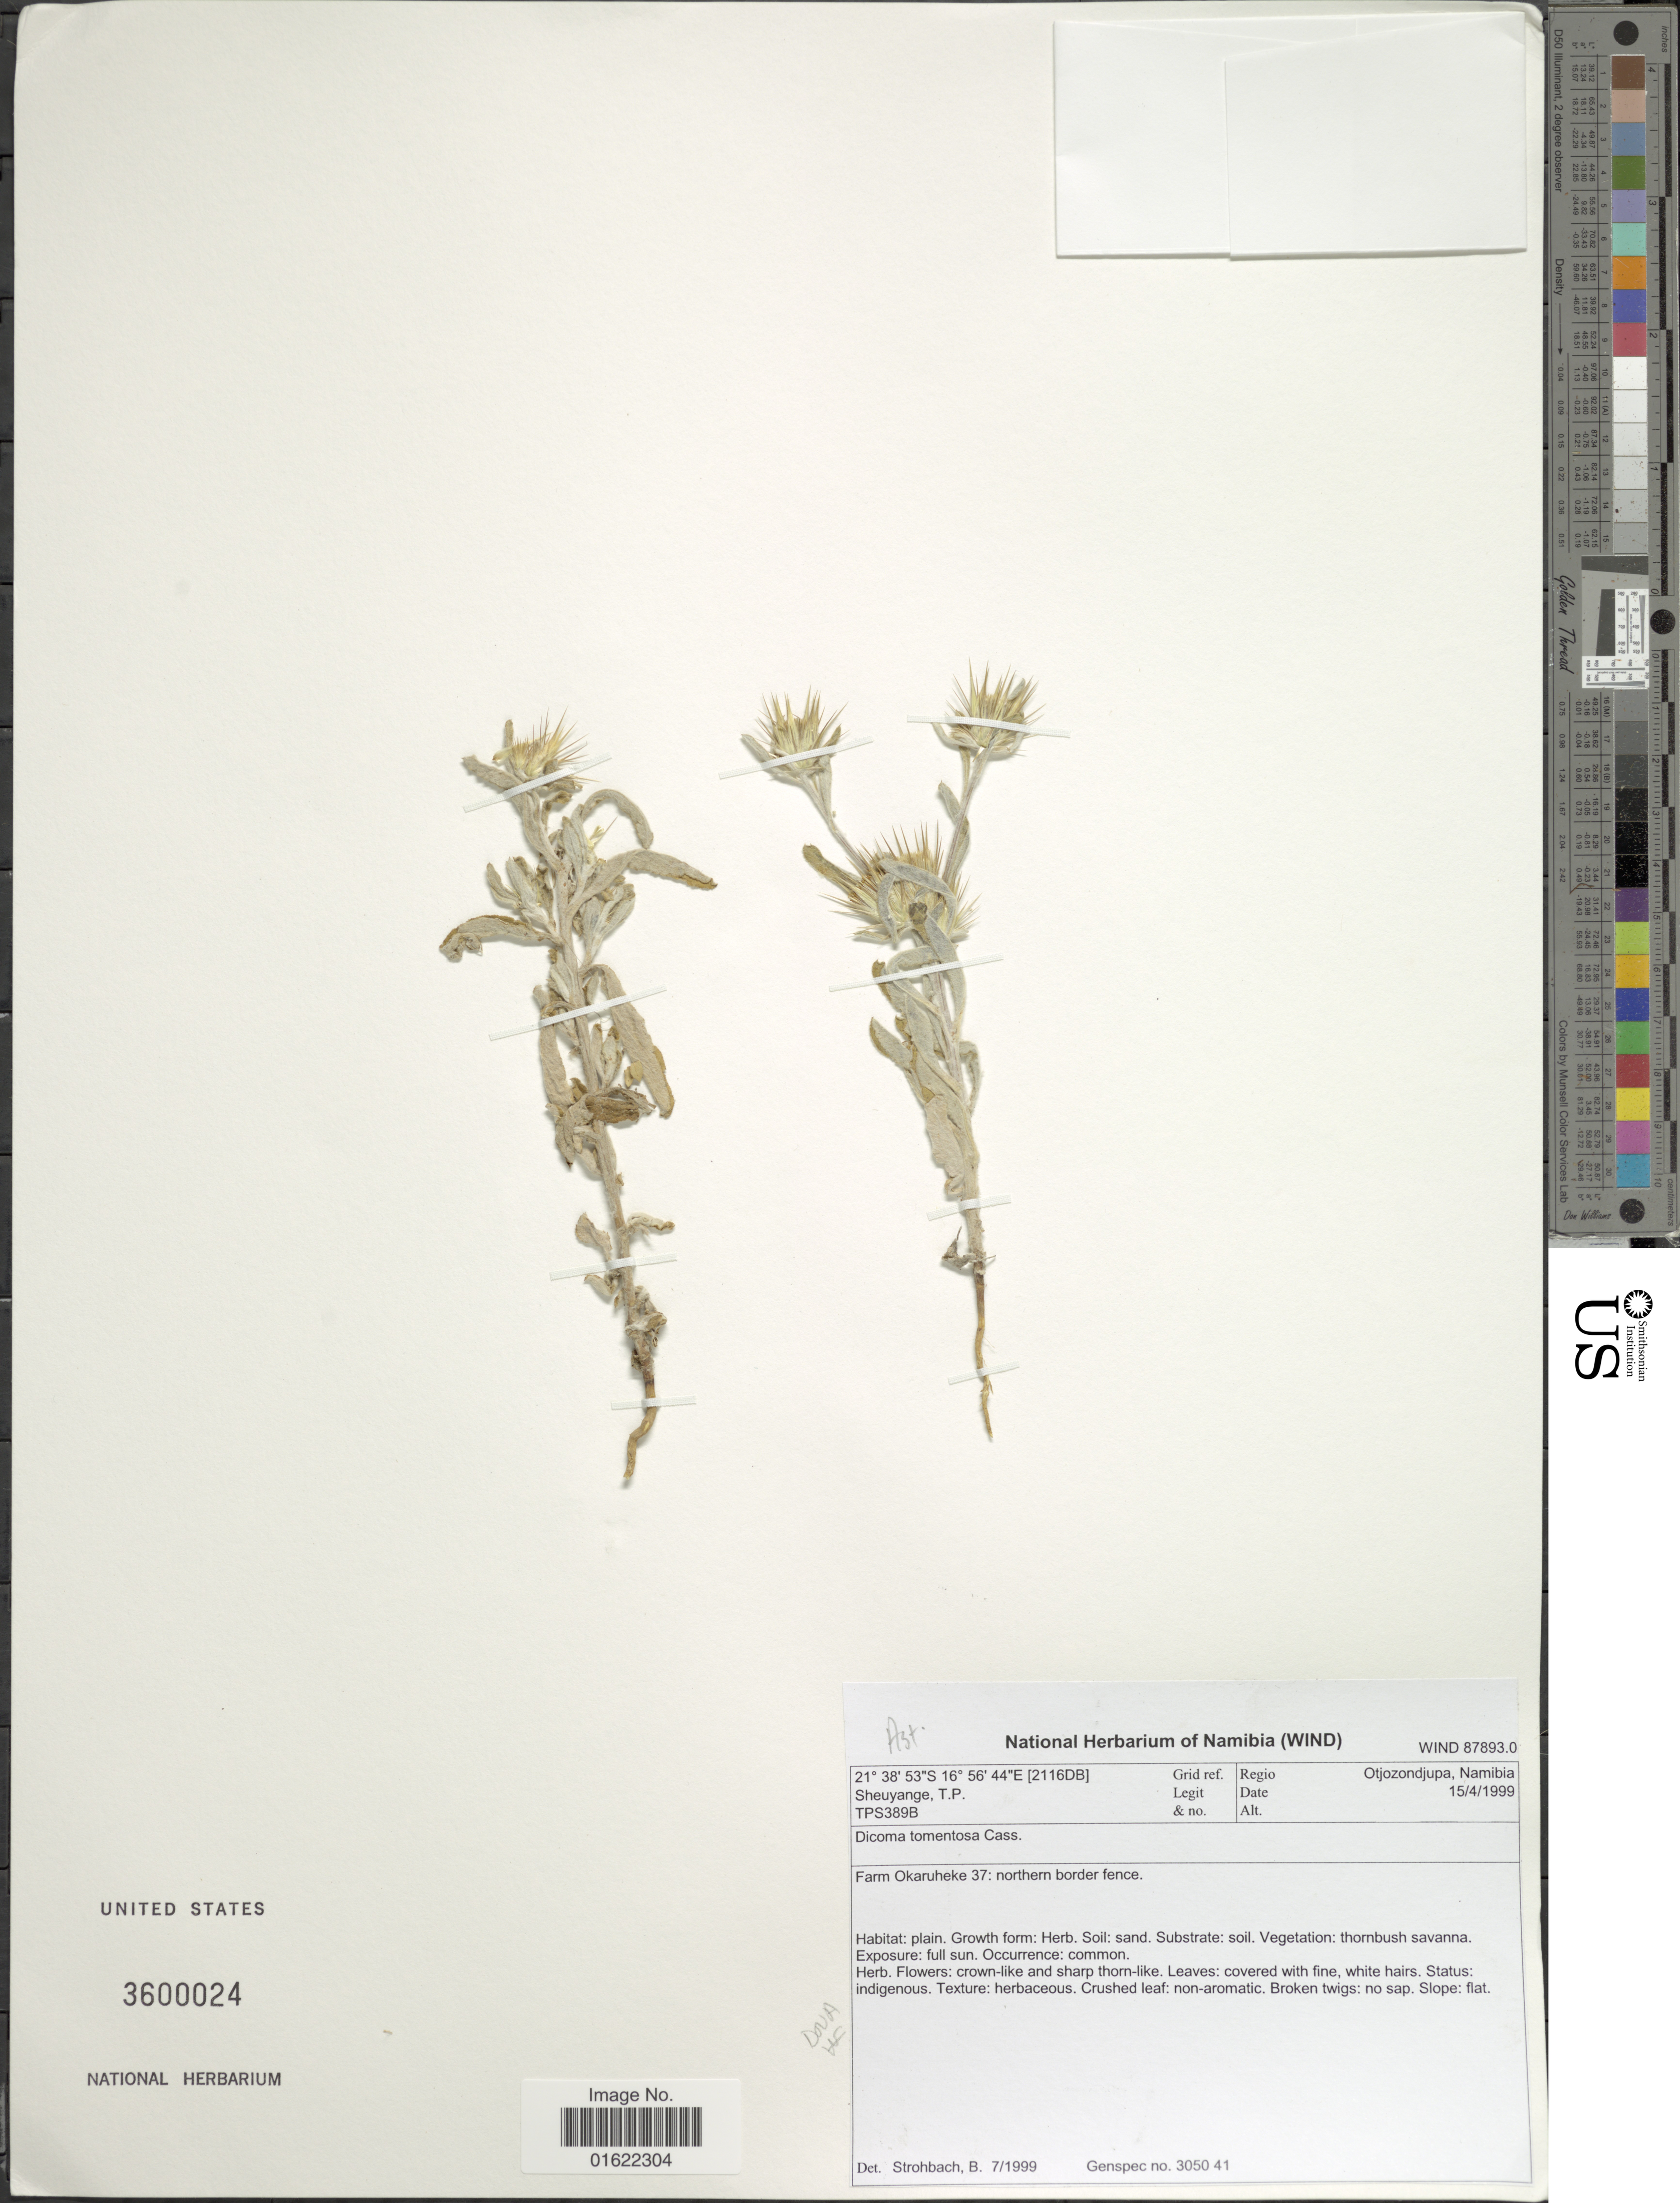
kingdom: Plantae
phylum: Tracheophyta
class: Magnoliopsida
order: Asterales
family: Asteraceae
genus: Dicoma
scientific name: Dicoma tomentosa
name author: Cass.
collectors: T. Sheuyange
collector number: TPS389B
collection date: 1999-04-15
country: Namibia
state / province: Otjozondjupa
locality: Far, Okaruheke 37: northern border fence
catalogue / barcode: US 3600024